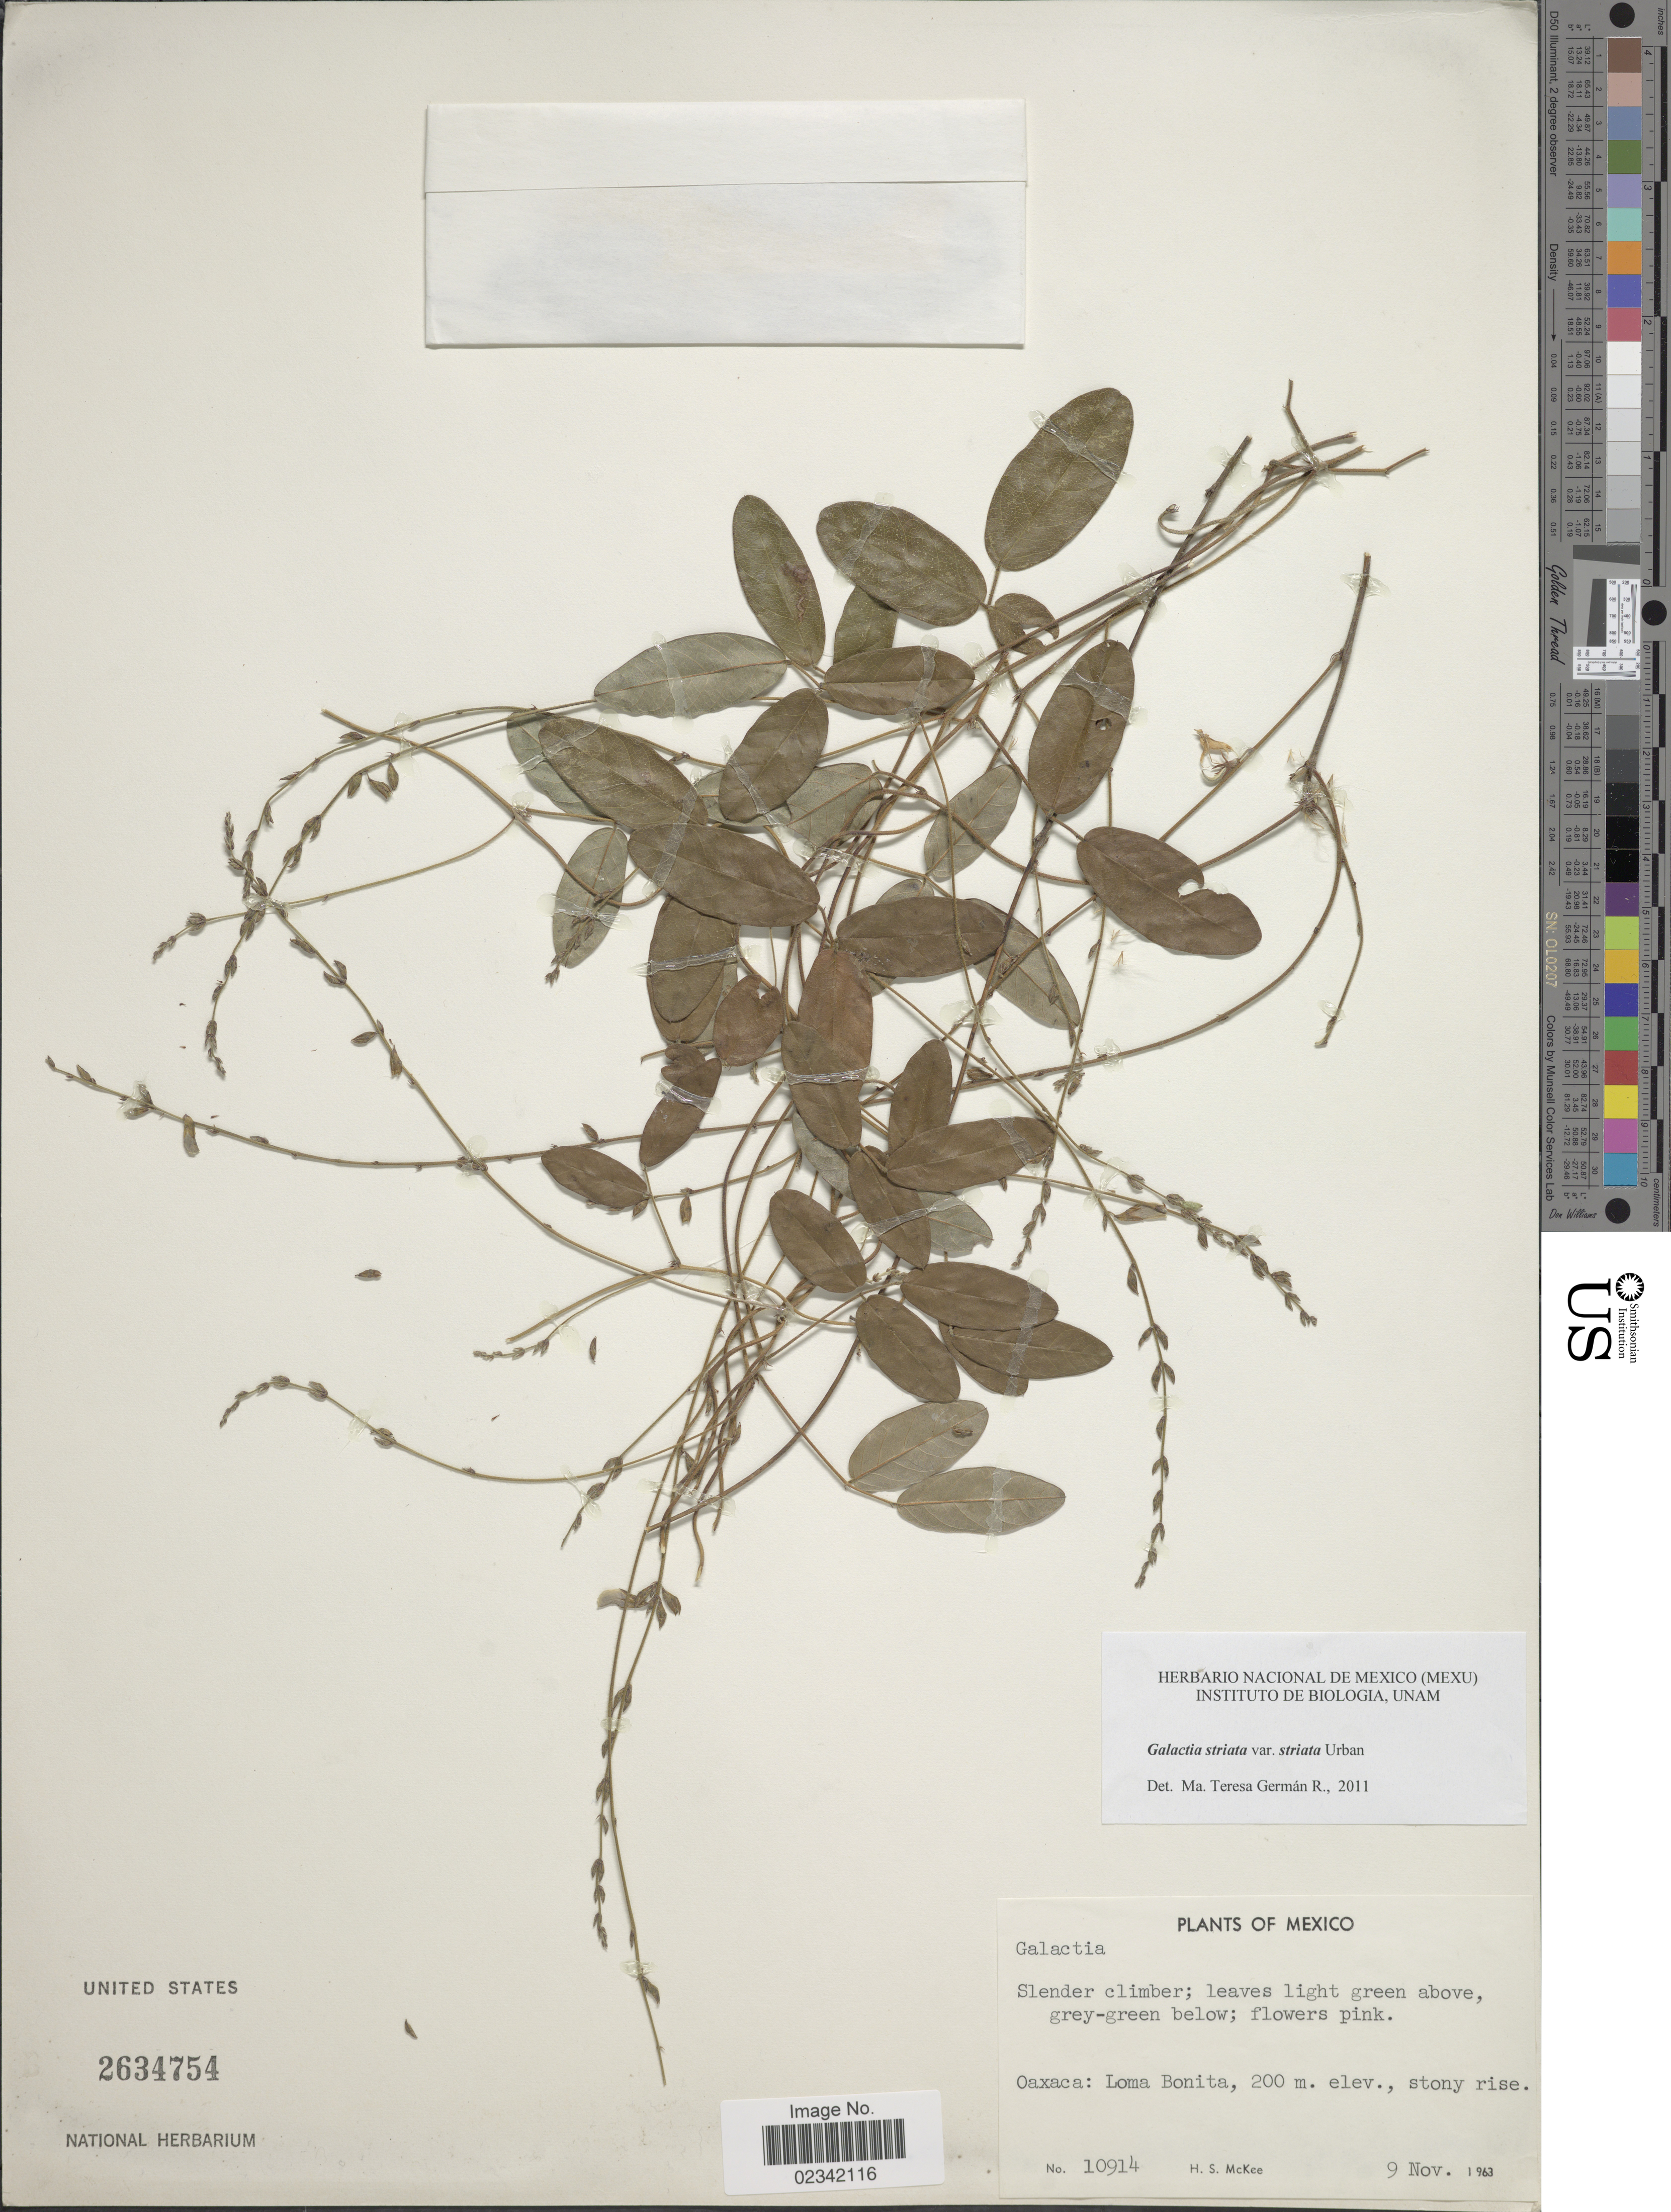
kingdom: Plantae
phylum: Tracheophyta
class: Magnoliopsida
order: Fabales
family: Fabaceae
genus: Galactia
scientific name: Galactia striata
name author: (Jacq.) Urb.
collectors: H. S. McKee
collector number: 10914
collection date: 1963-11-09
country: Mexico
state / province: Oaxaca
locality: Oaxaca: Loma Bonita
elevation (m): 200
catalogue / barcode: US 2634754